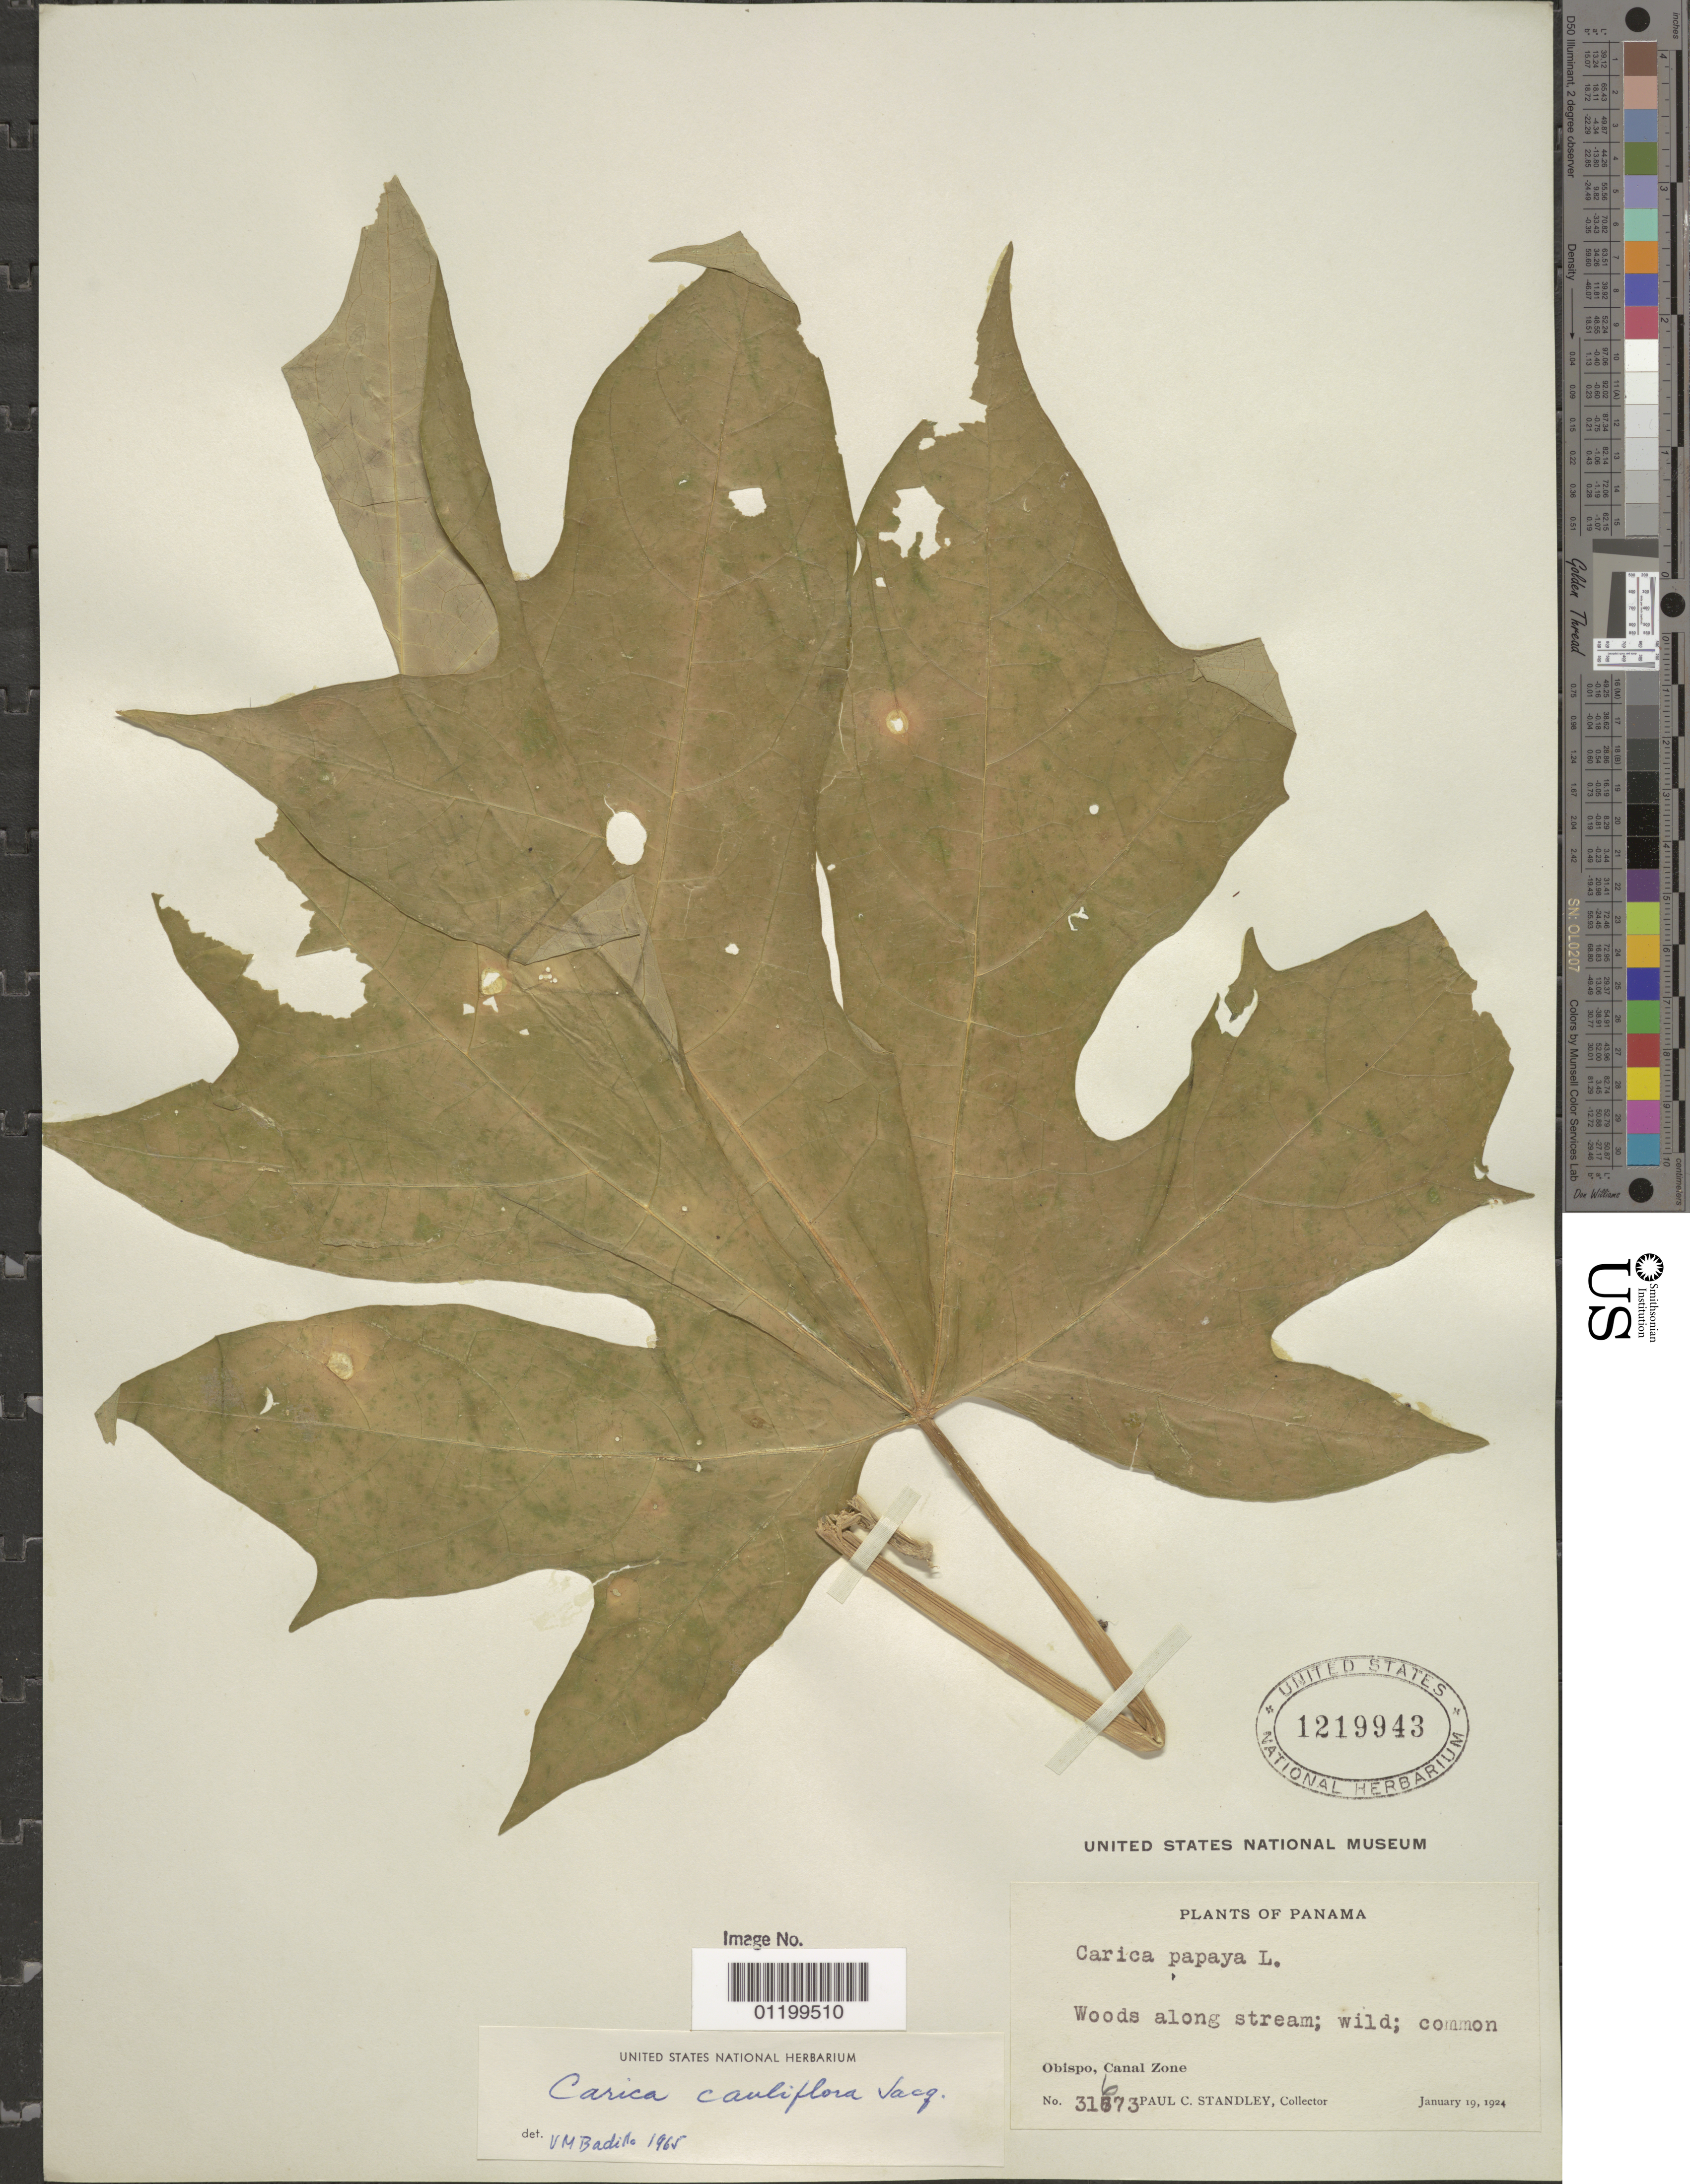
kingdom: Plantae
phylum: Tracheophyta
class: Magnoliopsida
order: Brassicales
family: Caricaceae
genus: Vasconcellea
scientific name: Vasconcellea cauliflora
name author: (Jacq.) A. DC.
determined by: Strong, M. T., (US), Smithsonian Institution - National Museum of Natural History (UNITED STATES)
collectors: P. C. Standley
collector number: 31673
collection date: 1924-01-19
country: Panama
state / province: Colón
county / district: Canal Zone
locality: Obispo.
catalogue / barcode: US 1219943